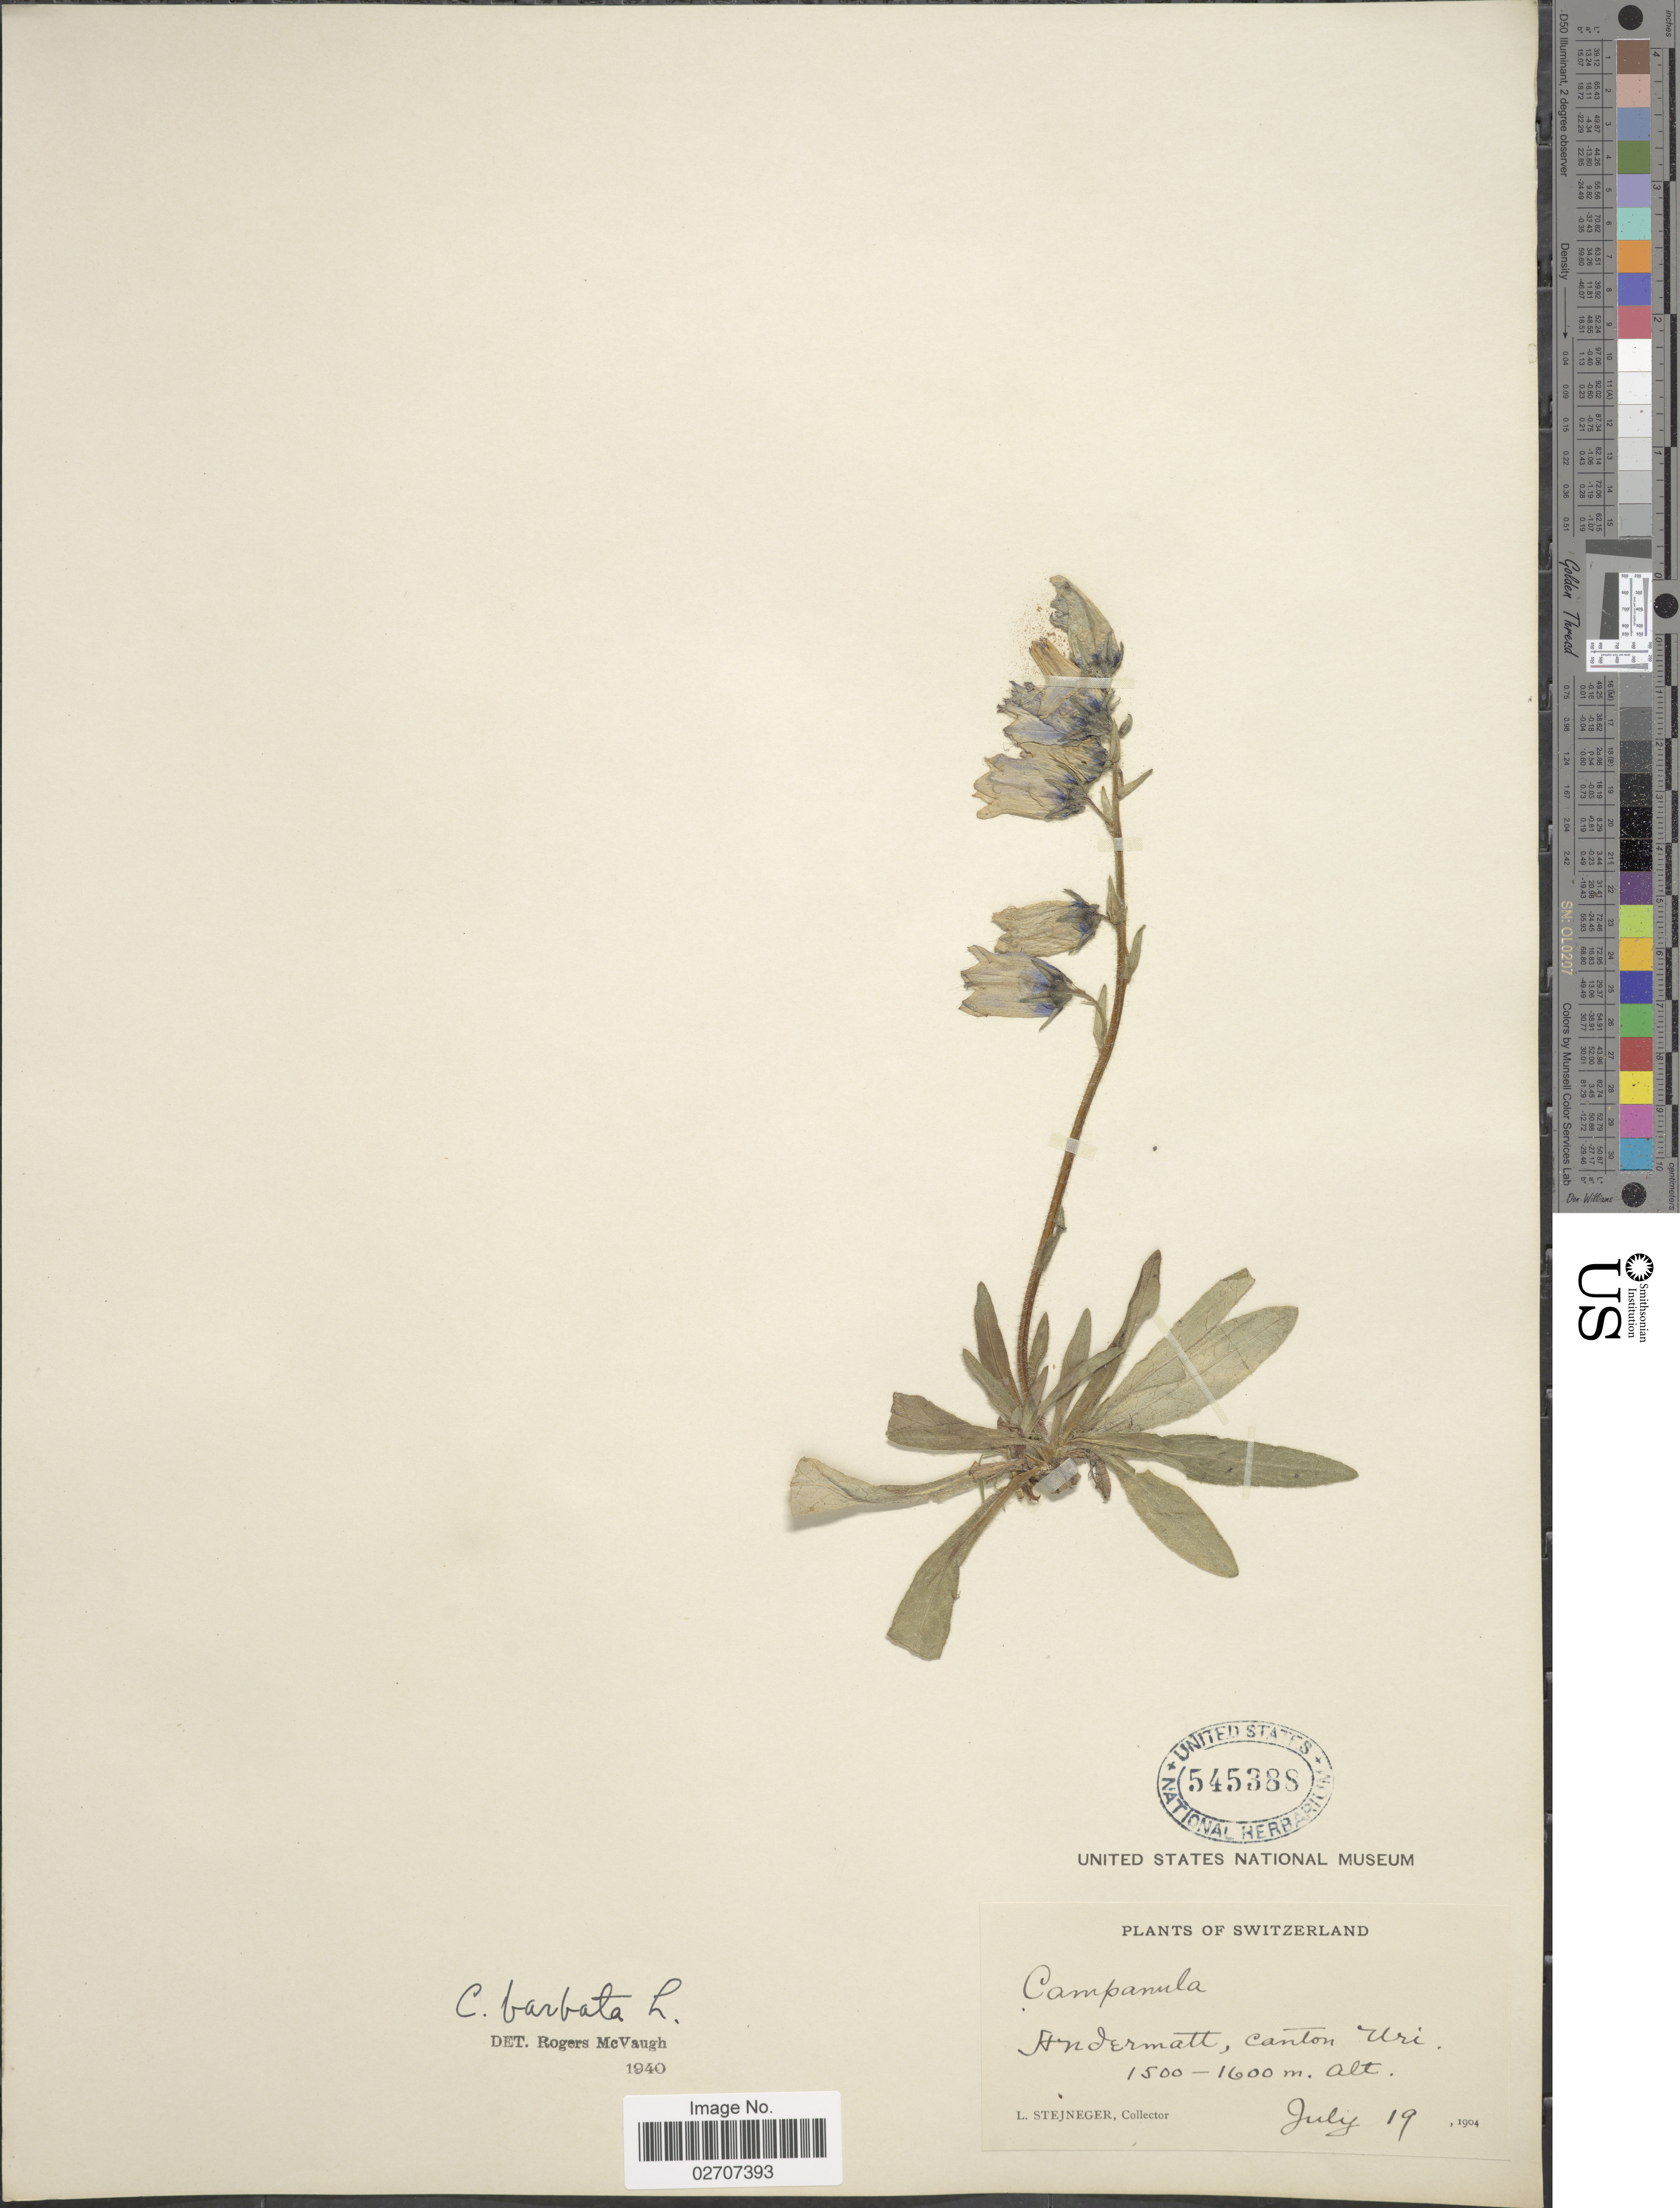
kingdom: Plantae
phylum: Tracheophyta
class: Magnoliopsida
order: Asterales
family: Campanulaceae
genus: Campanula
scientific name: Campanula barbata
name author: L.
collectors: L. Stejneger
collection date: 1904-07-19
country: Switzerland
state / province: Uri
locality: Andermatt, Canton Uri.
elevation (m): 1500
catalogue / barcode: US 545388